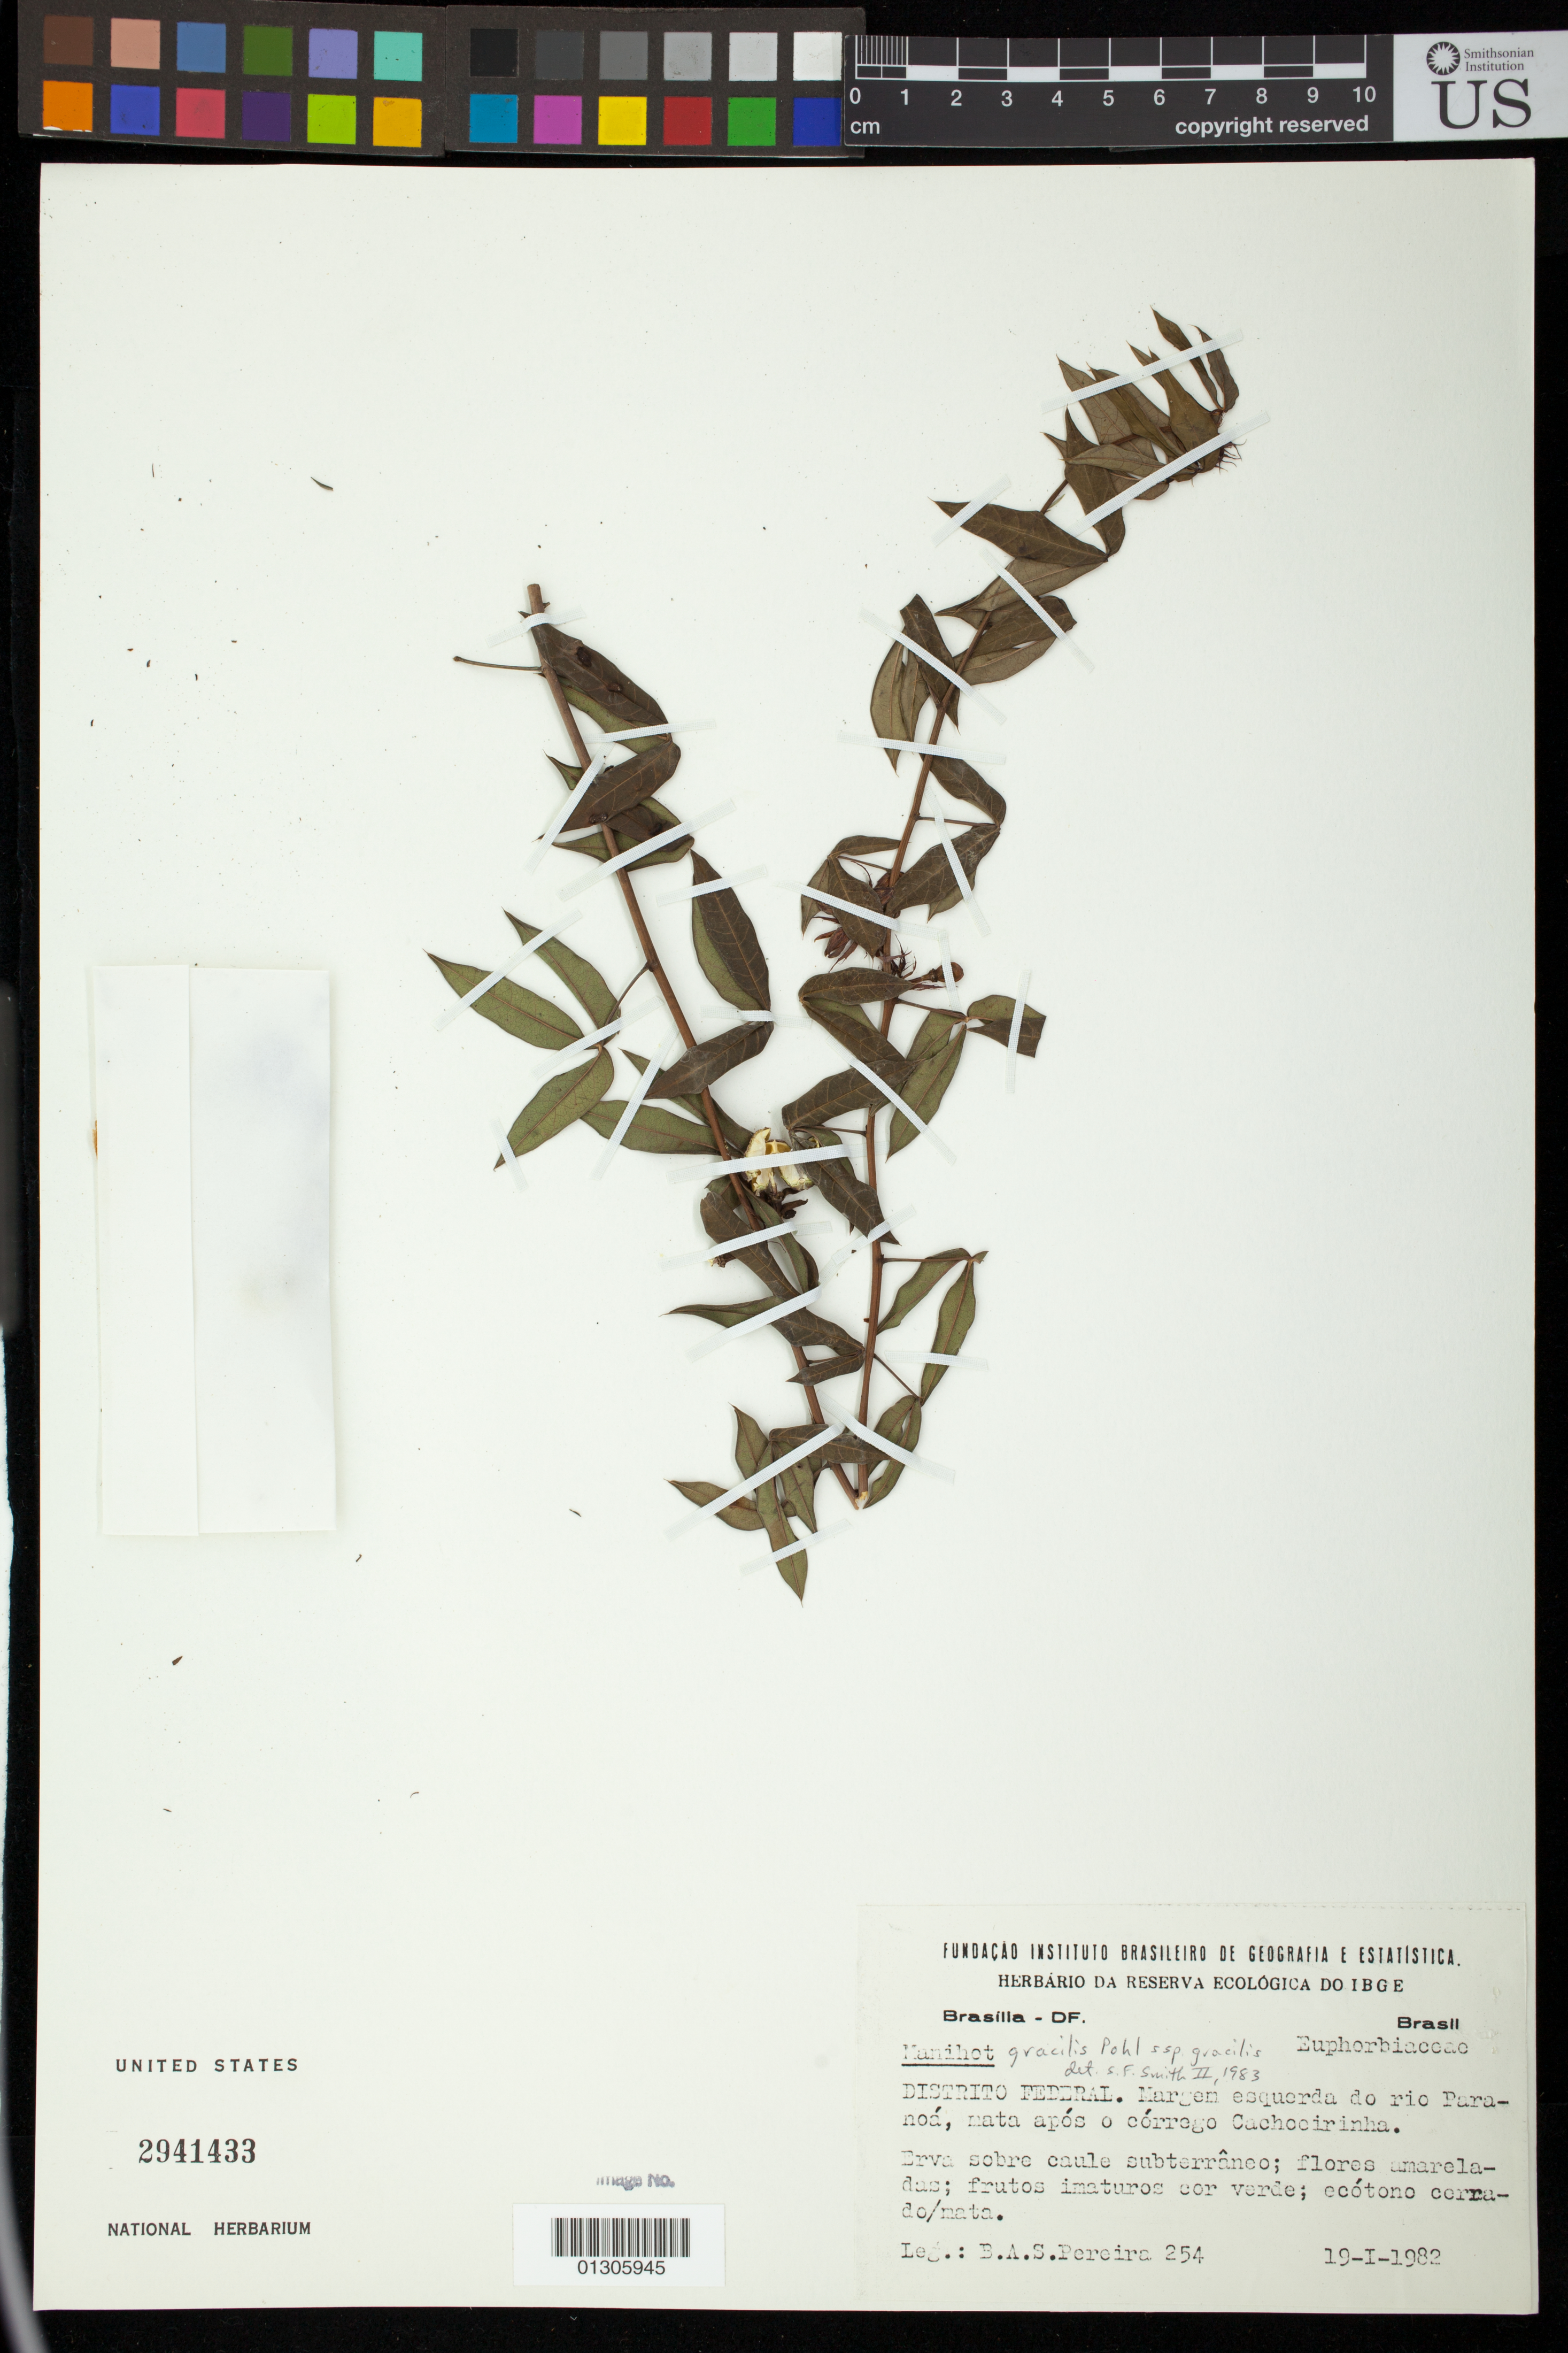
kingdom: Plantae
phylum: Tracheophyta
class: Magnoliopsida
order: Malpighiales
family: Euphorbiaceae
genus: Manihot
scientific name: Manihot esculenta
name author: Crantz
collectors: B. A. S. Pereira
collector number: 254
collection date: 1982-01-19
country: Brazil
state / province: Distrito Federal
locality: Margem esquerda do rio Paranoá, mata após o córrego Cachoeirinha.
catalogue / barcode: US 2941433